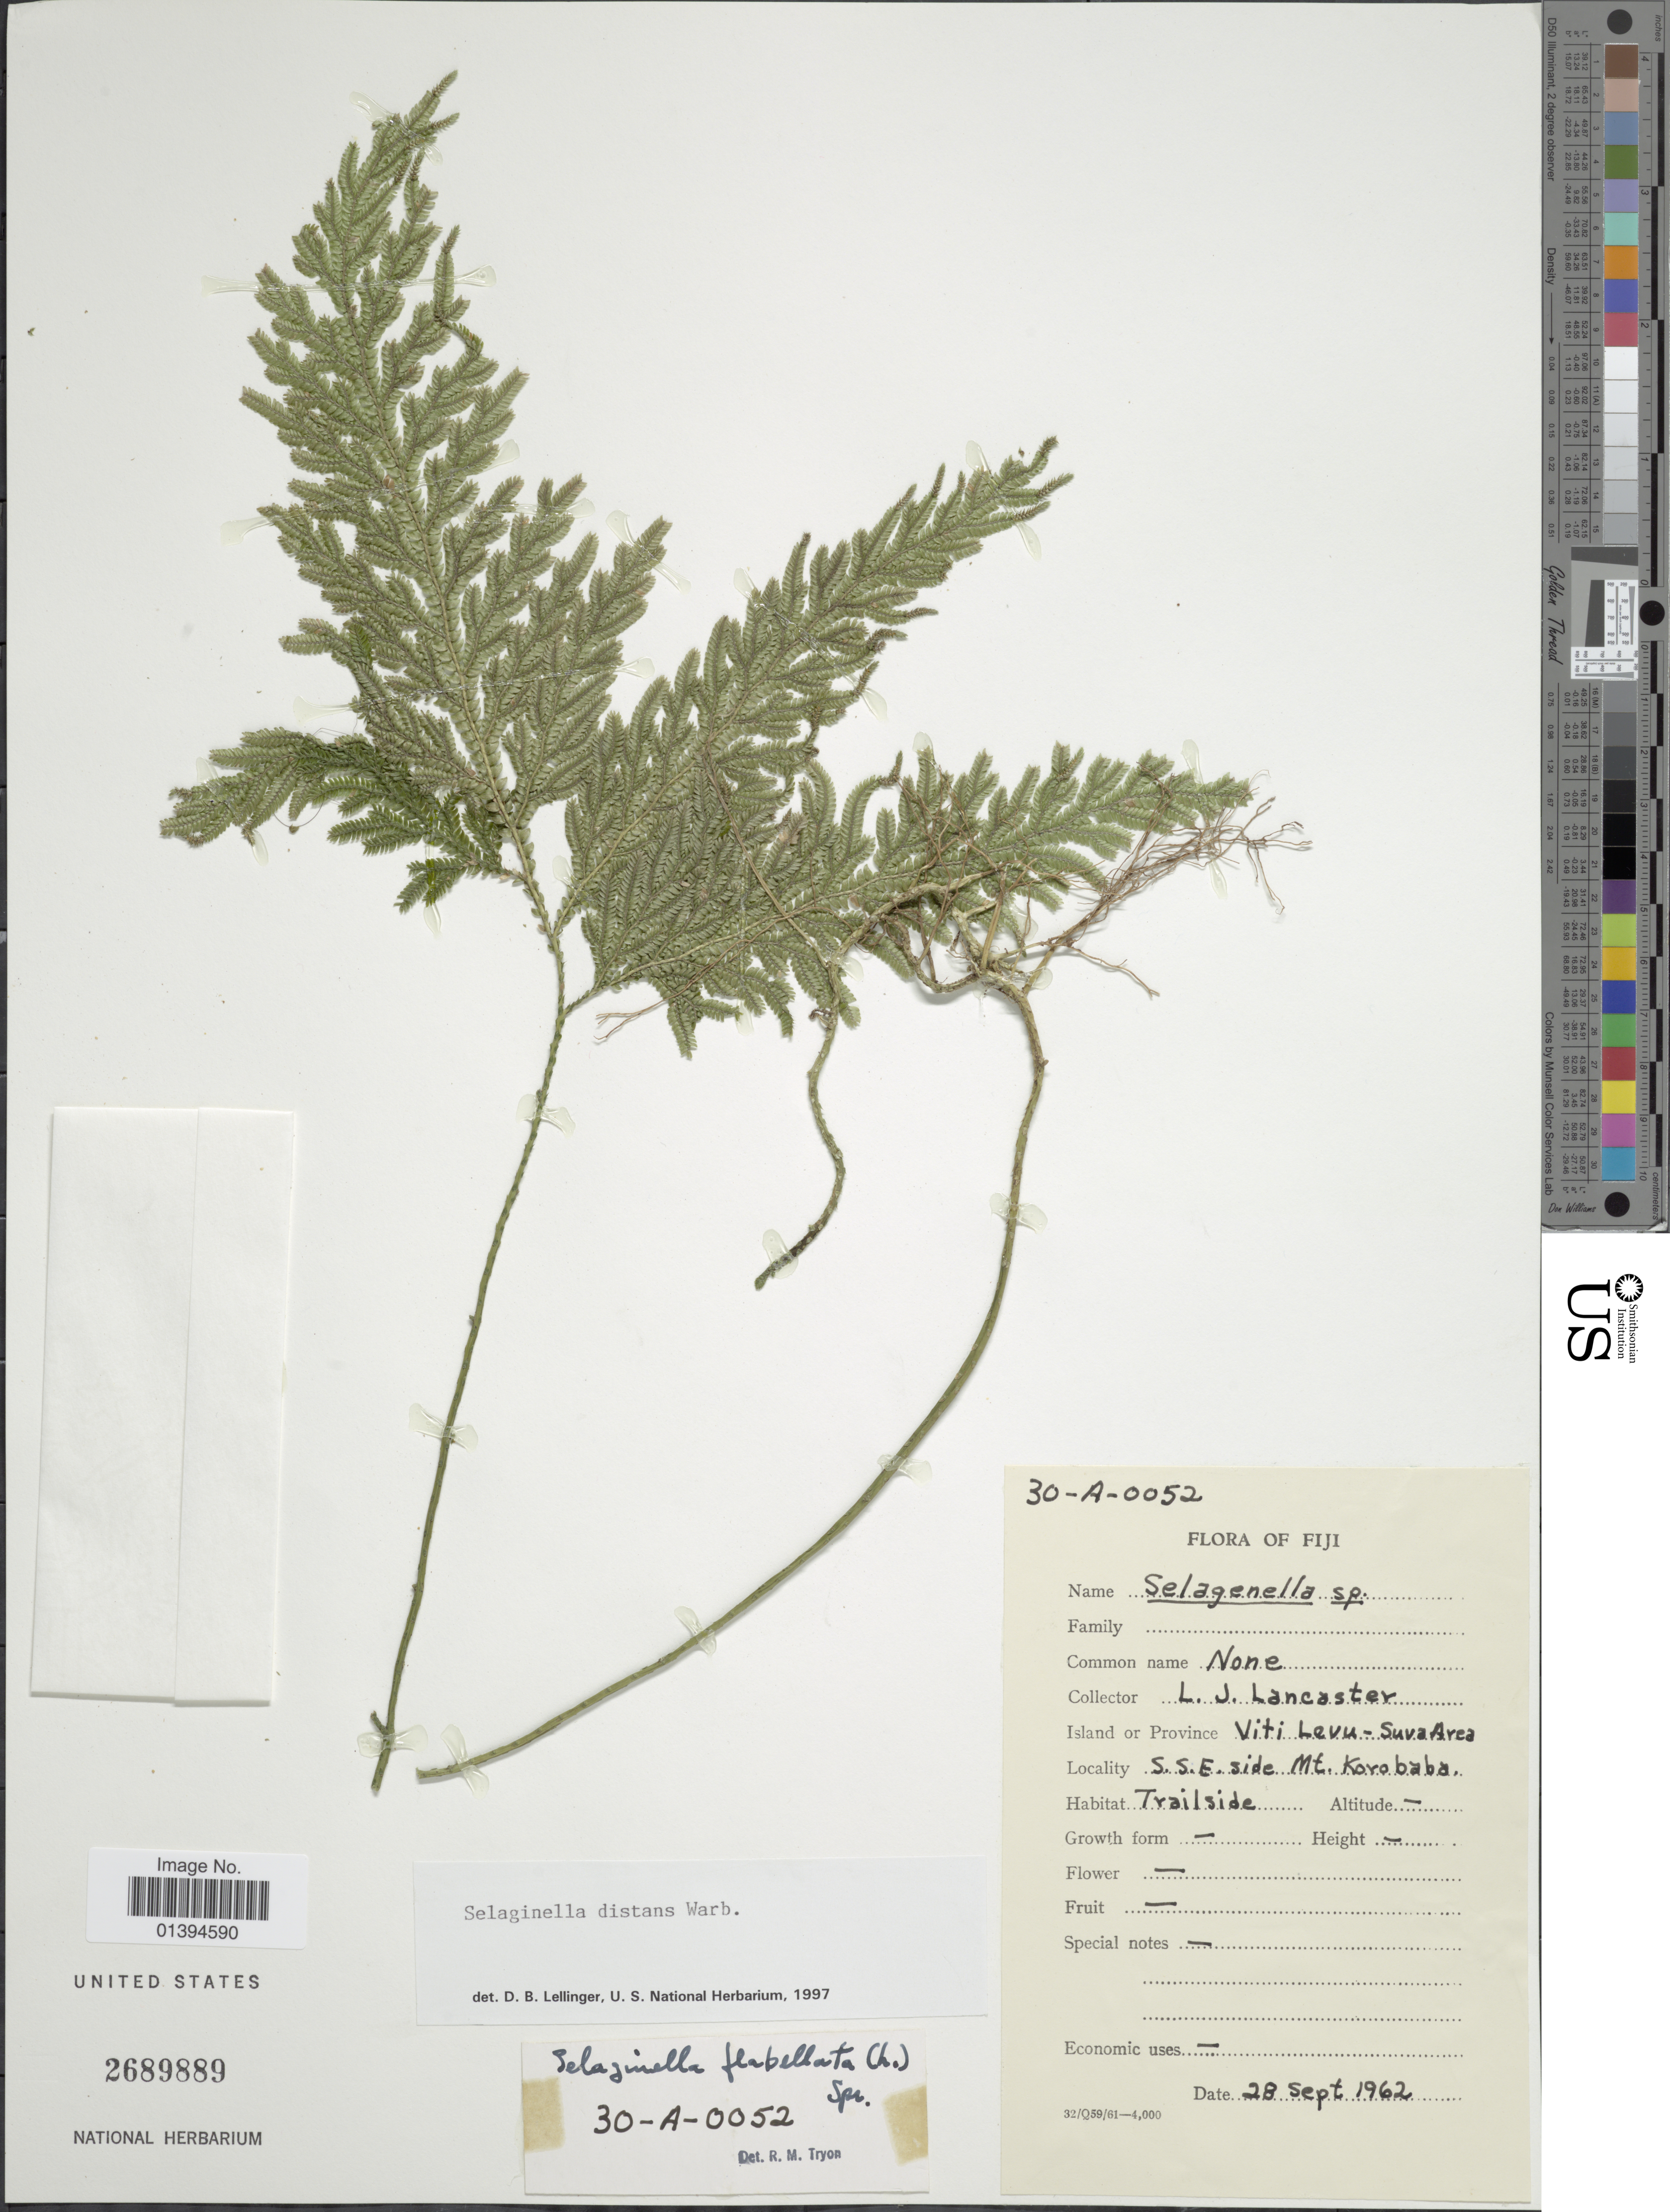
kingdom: Plantae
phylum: Tracheophyta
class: Lycopodiopsida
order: Selaginellales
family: Selaginellaceae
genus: Selaginella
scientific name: Selaginella distans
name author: Warb.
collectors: L. Lancaster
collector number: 30-A-0052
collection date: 1962-09-28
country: Fiji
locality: Island or province Viti Levu-Suva Area, S.S.E. side Mt. Korobaba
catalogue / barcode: US 2689889